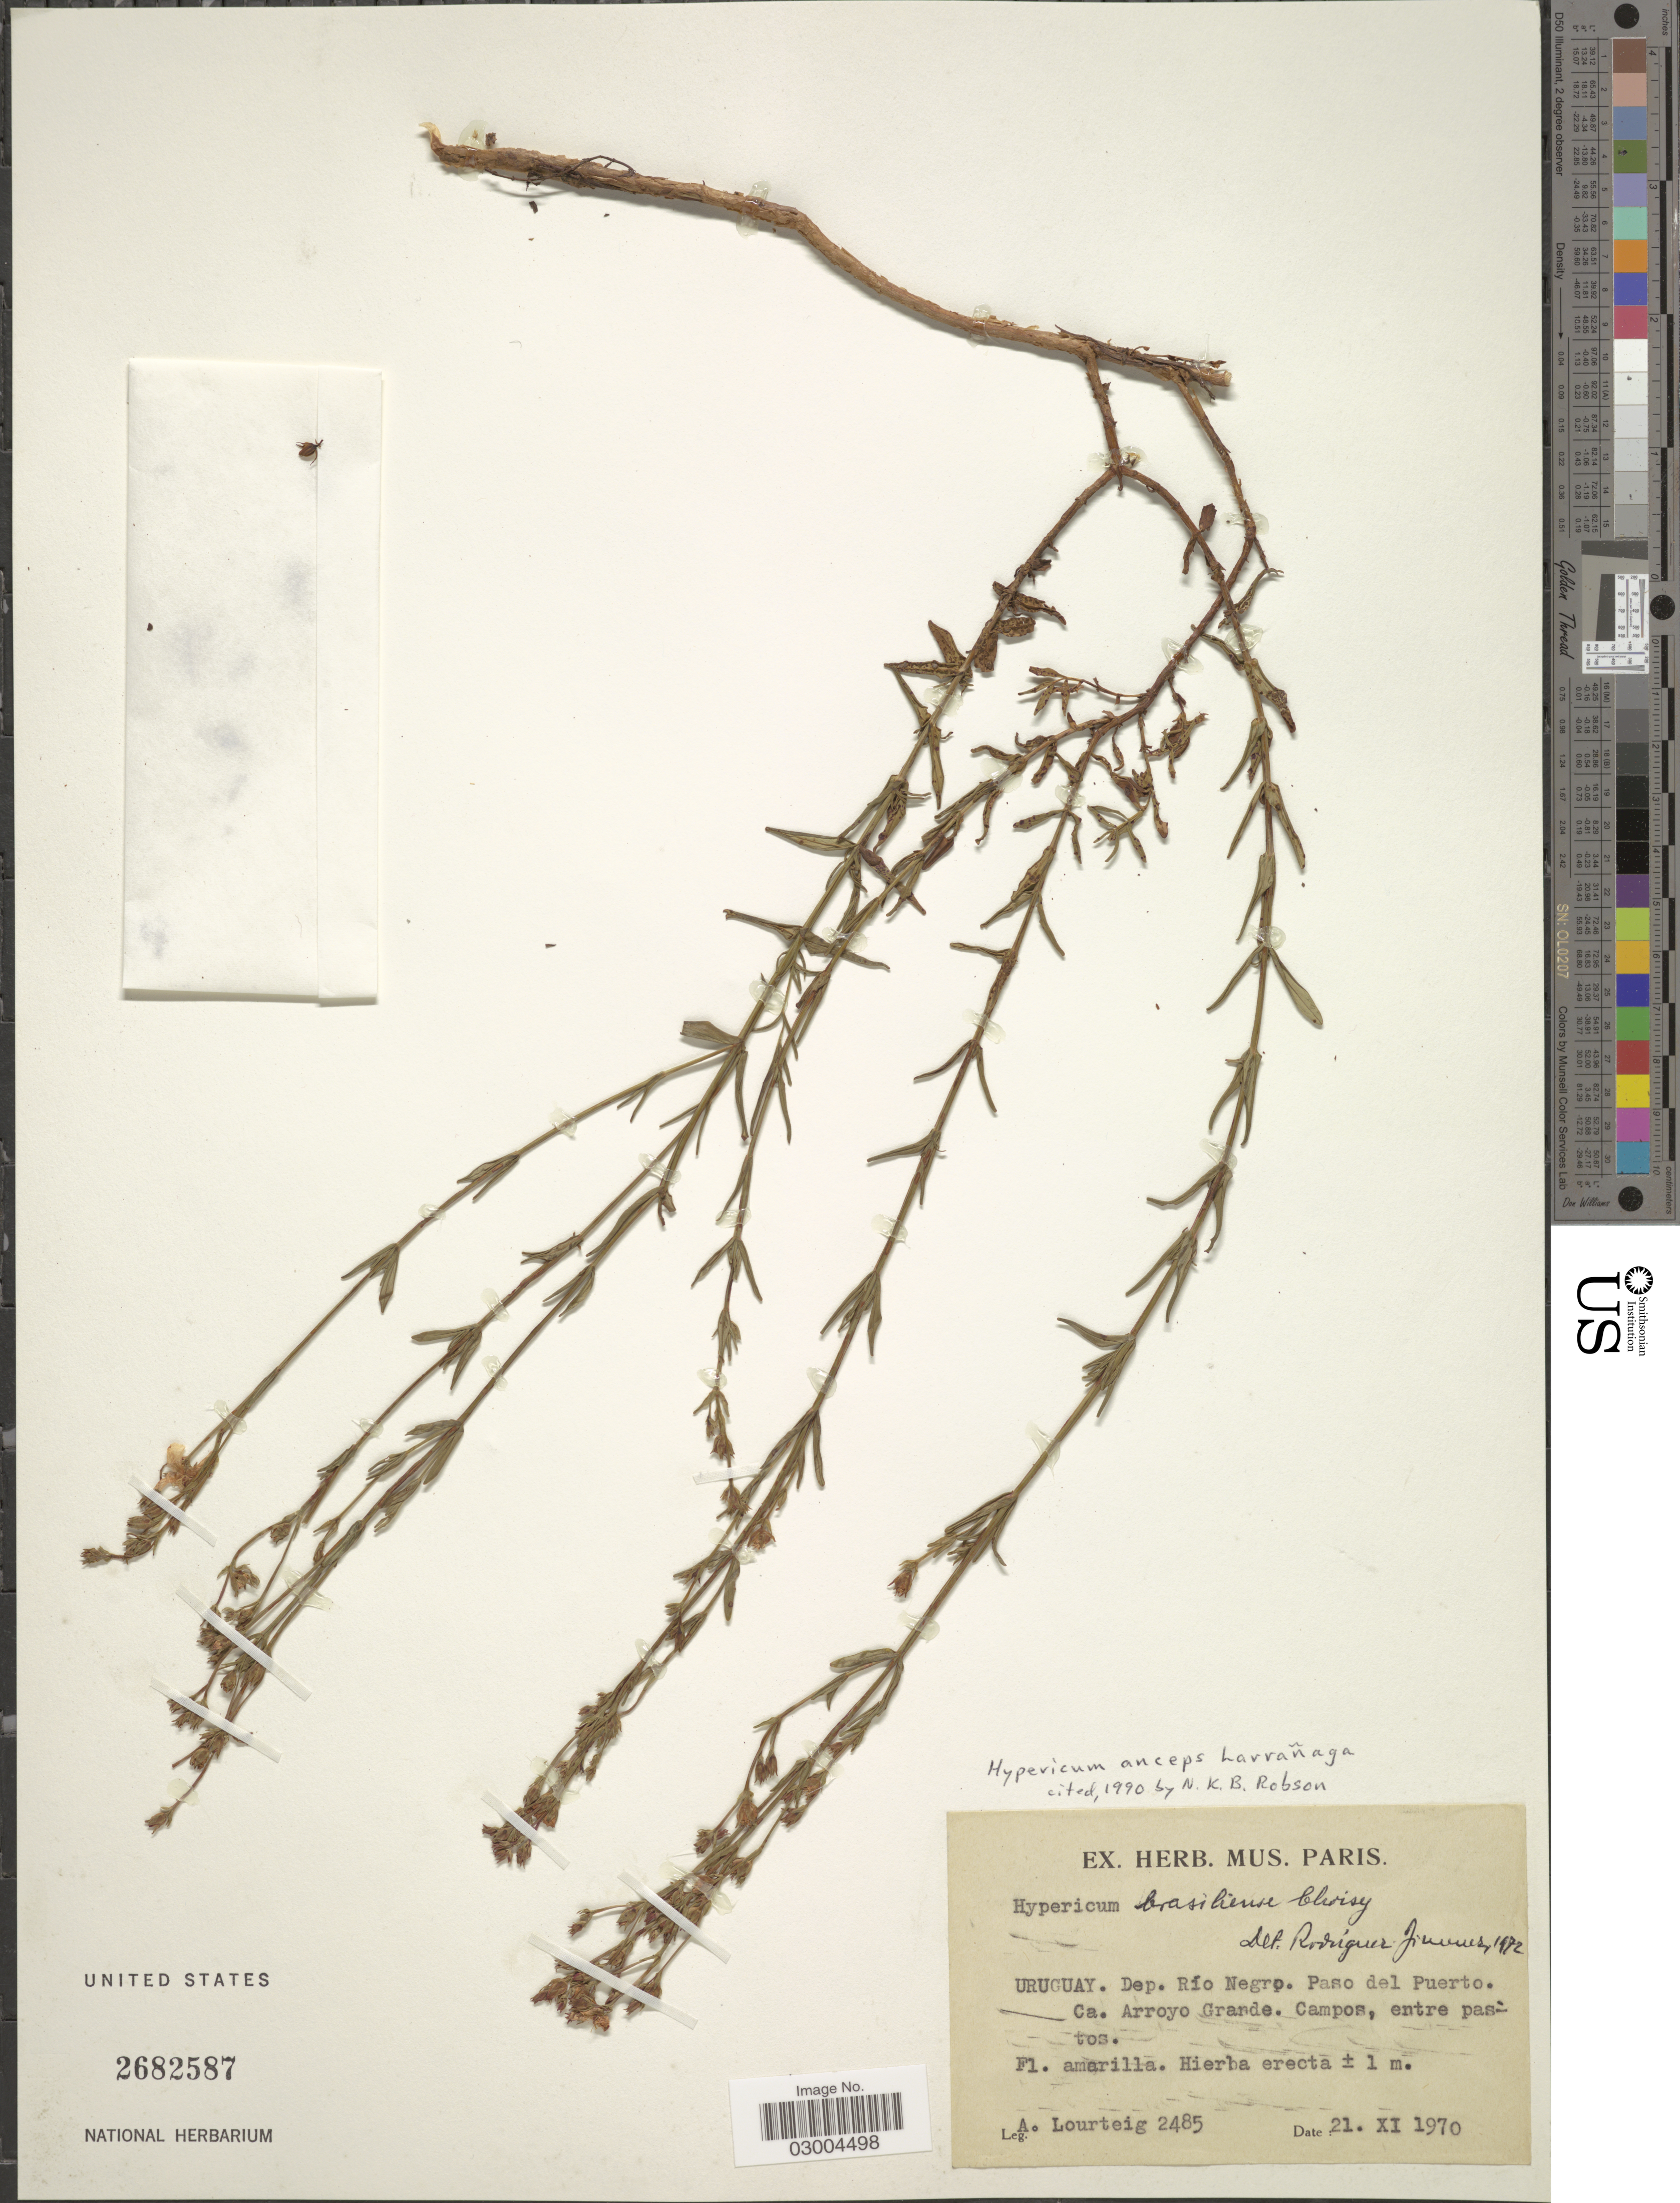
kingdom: Plantae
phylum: Tracheophyta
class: Magnoliopsida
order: Malpighiales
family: Hypericaceae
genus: Hypericum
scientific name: Hypericum anceps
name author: Larrañaga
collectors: A. Lourteig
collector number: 2485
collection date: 1970-11-21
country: Uruguay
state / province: Rio Negro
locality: Paso del Puerto. Ca. Arroyo Grande.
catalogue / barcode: US 2682587